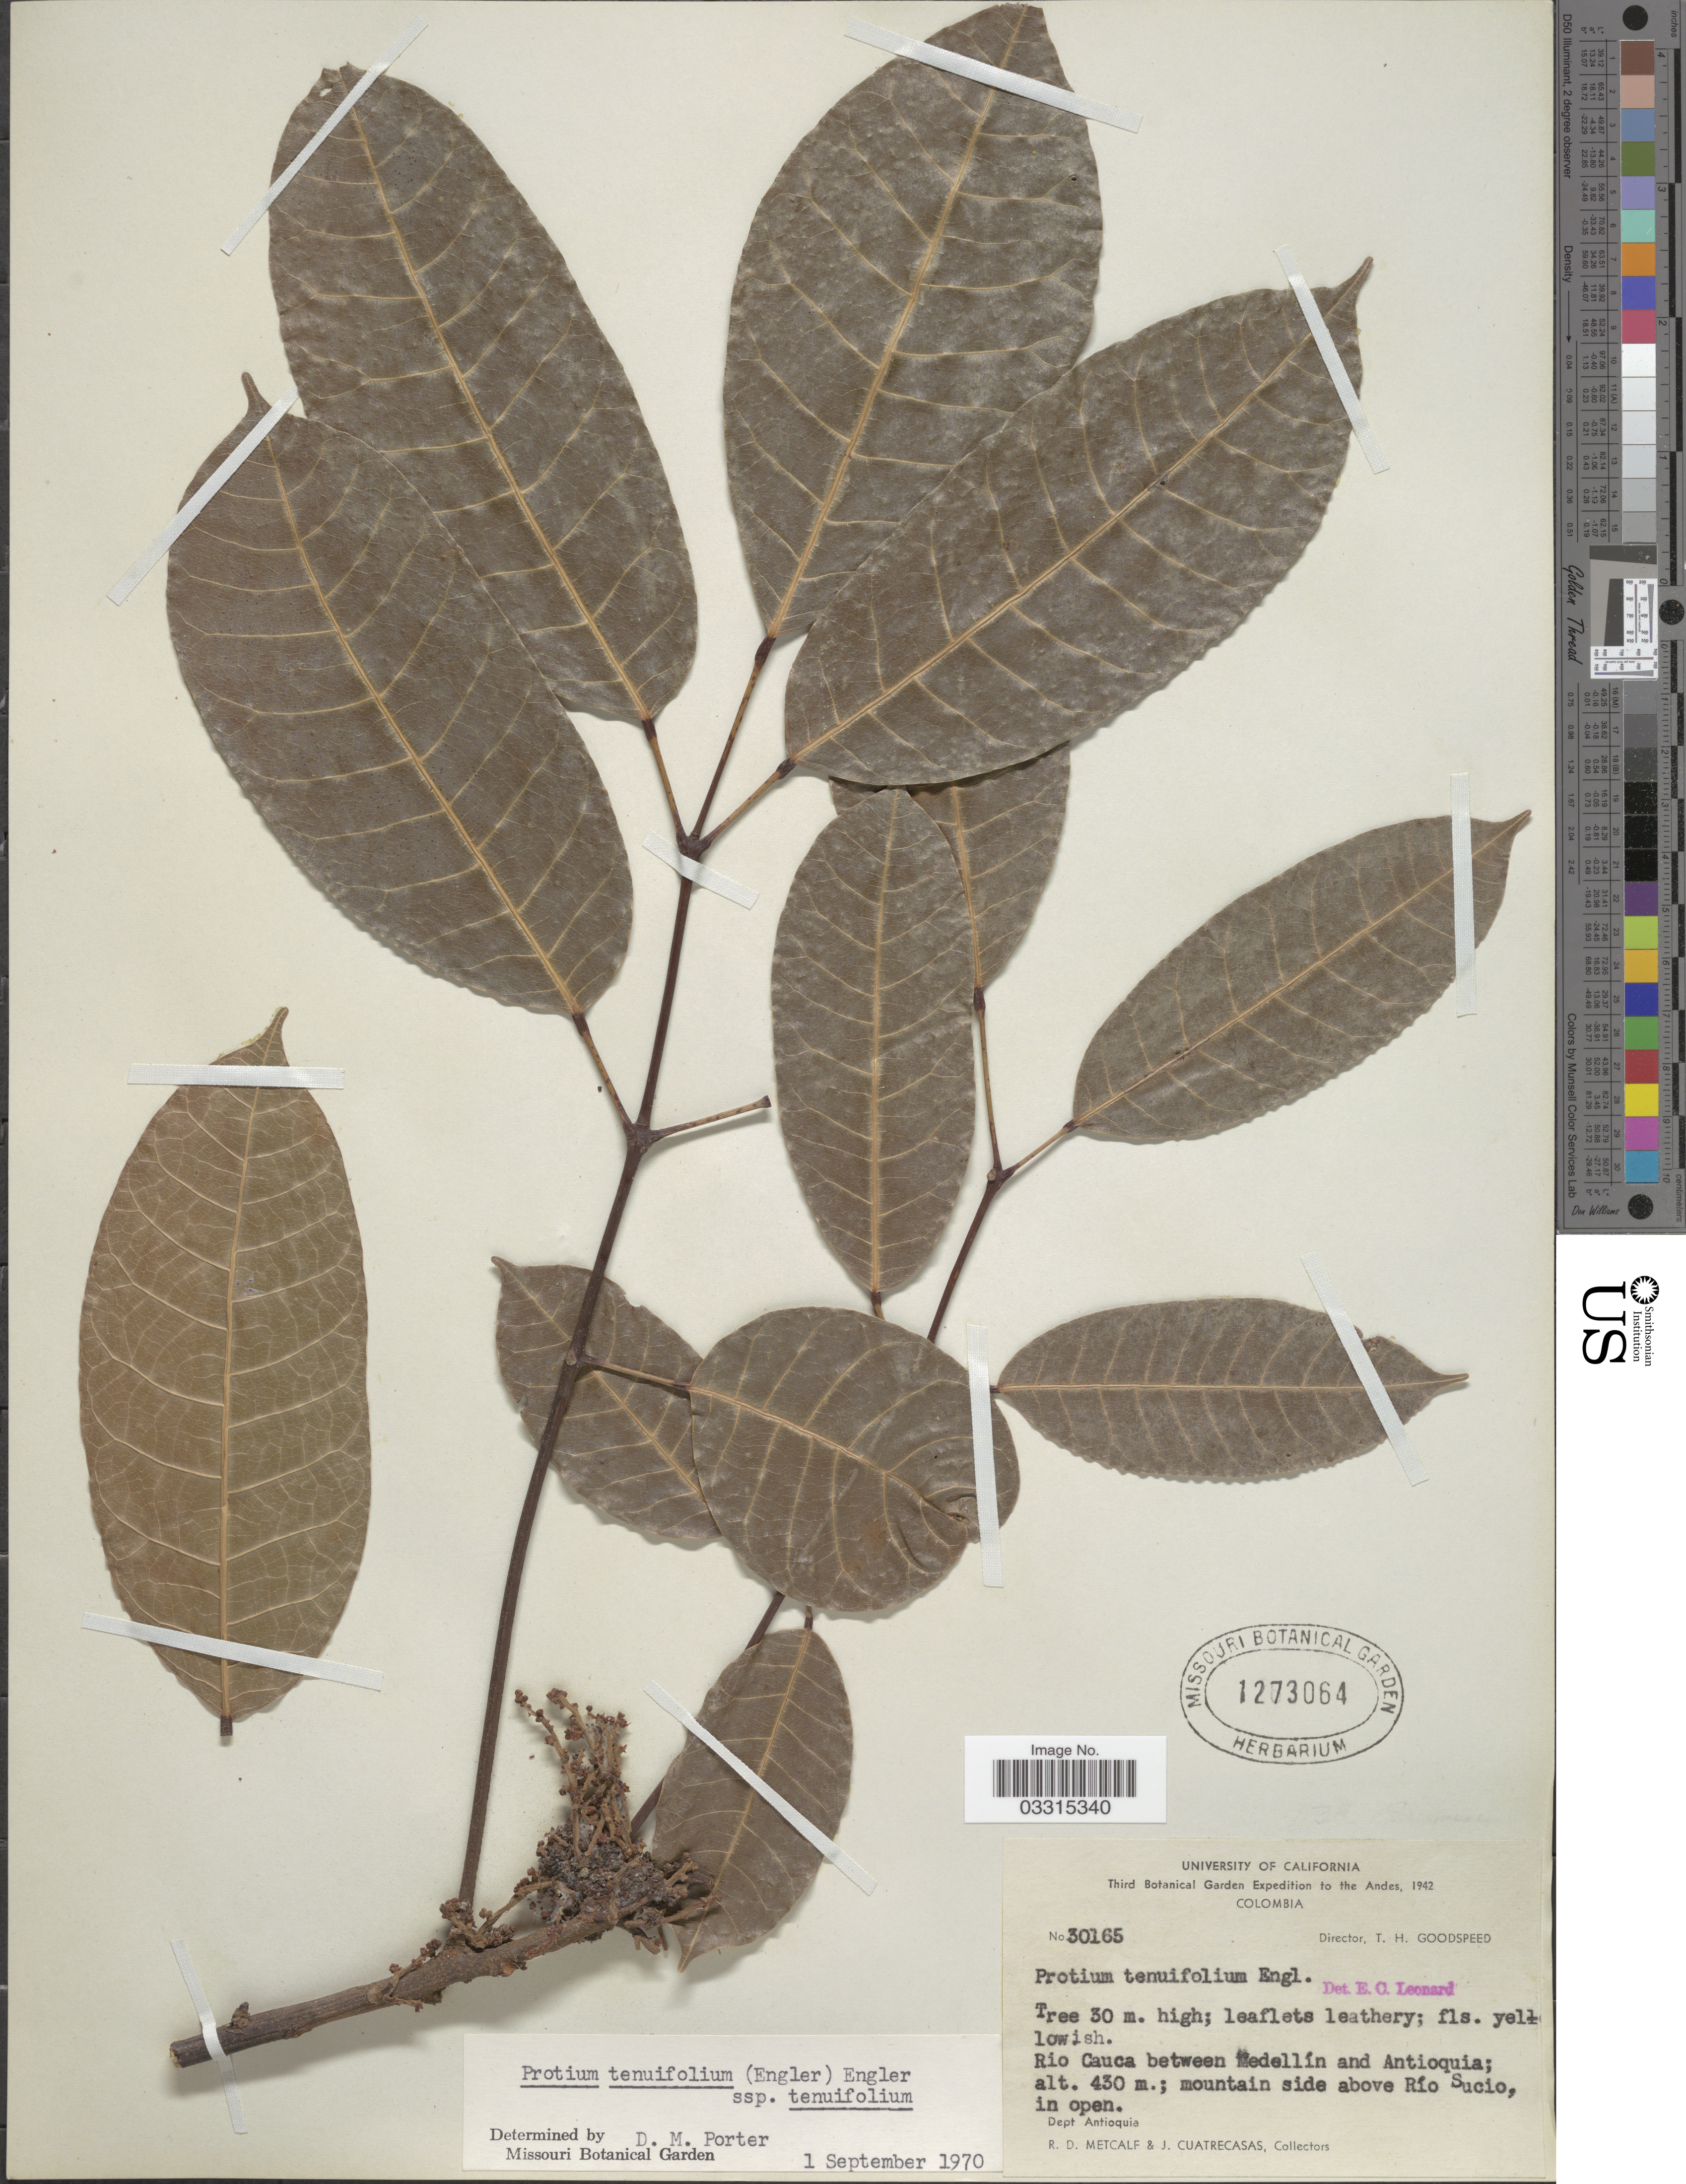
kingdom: Plantae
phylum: Tracheophyta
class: Magnoliopsida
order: Sapindales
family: Burseraceae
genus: Protium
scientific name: Protium tenuifolium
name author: (Engl.) Engl.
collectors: R. D. Metcalf & J. Cuatrecasas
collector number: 30165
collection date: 1942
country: Colombia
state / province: Antioquia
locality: The Andes. Rio Cauca between Medellín and Antioquia; mountain side above Río Sucio. Dept. Antioquia.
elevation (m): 430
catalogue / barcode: US 1273064